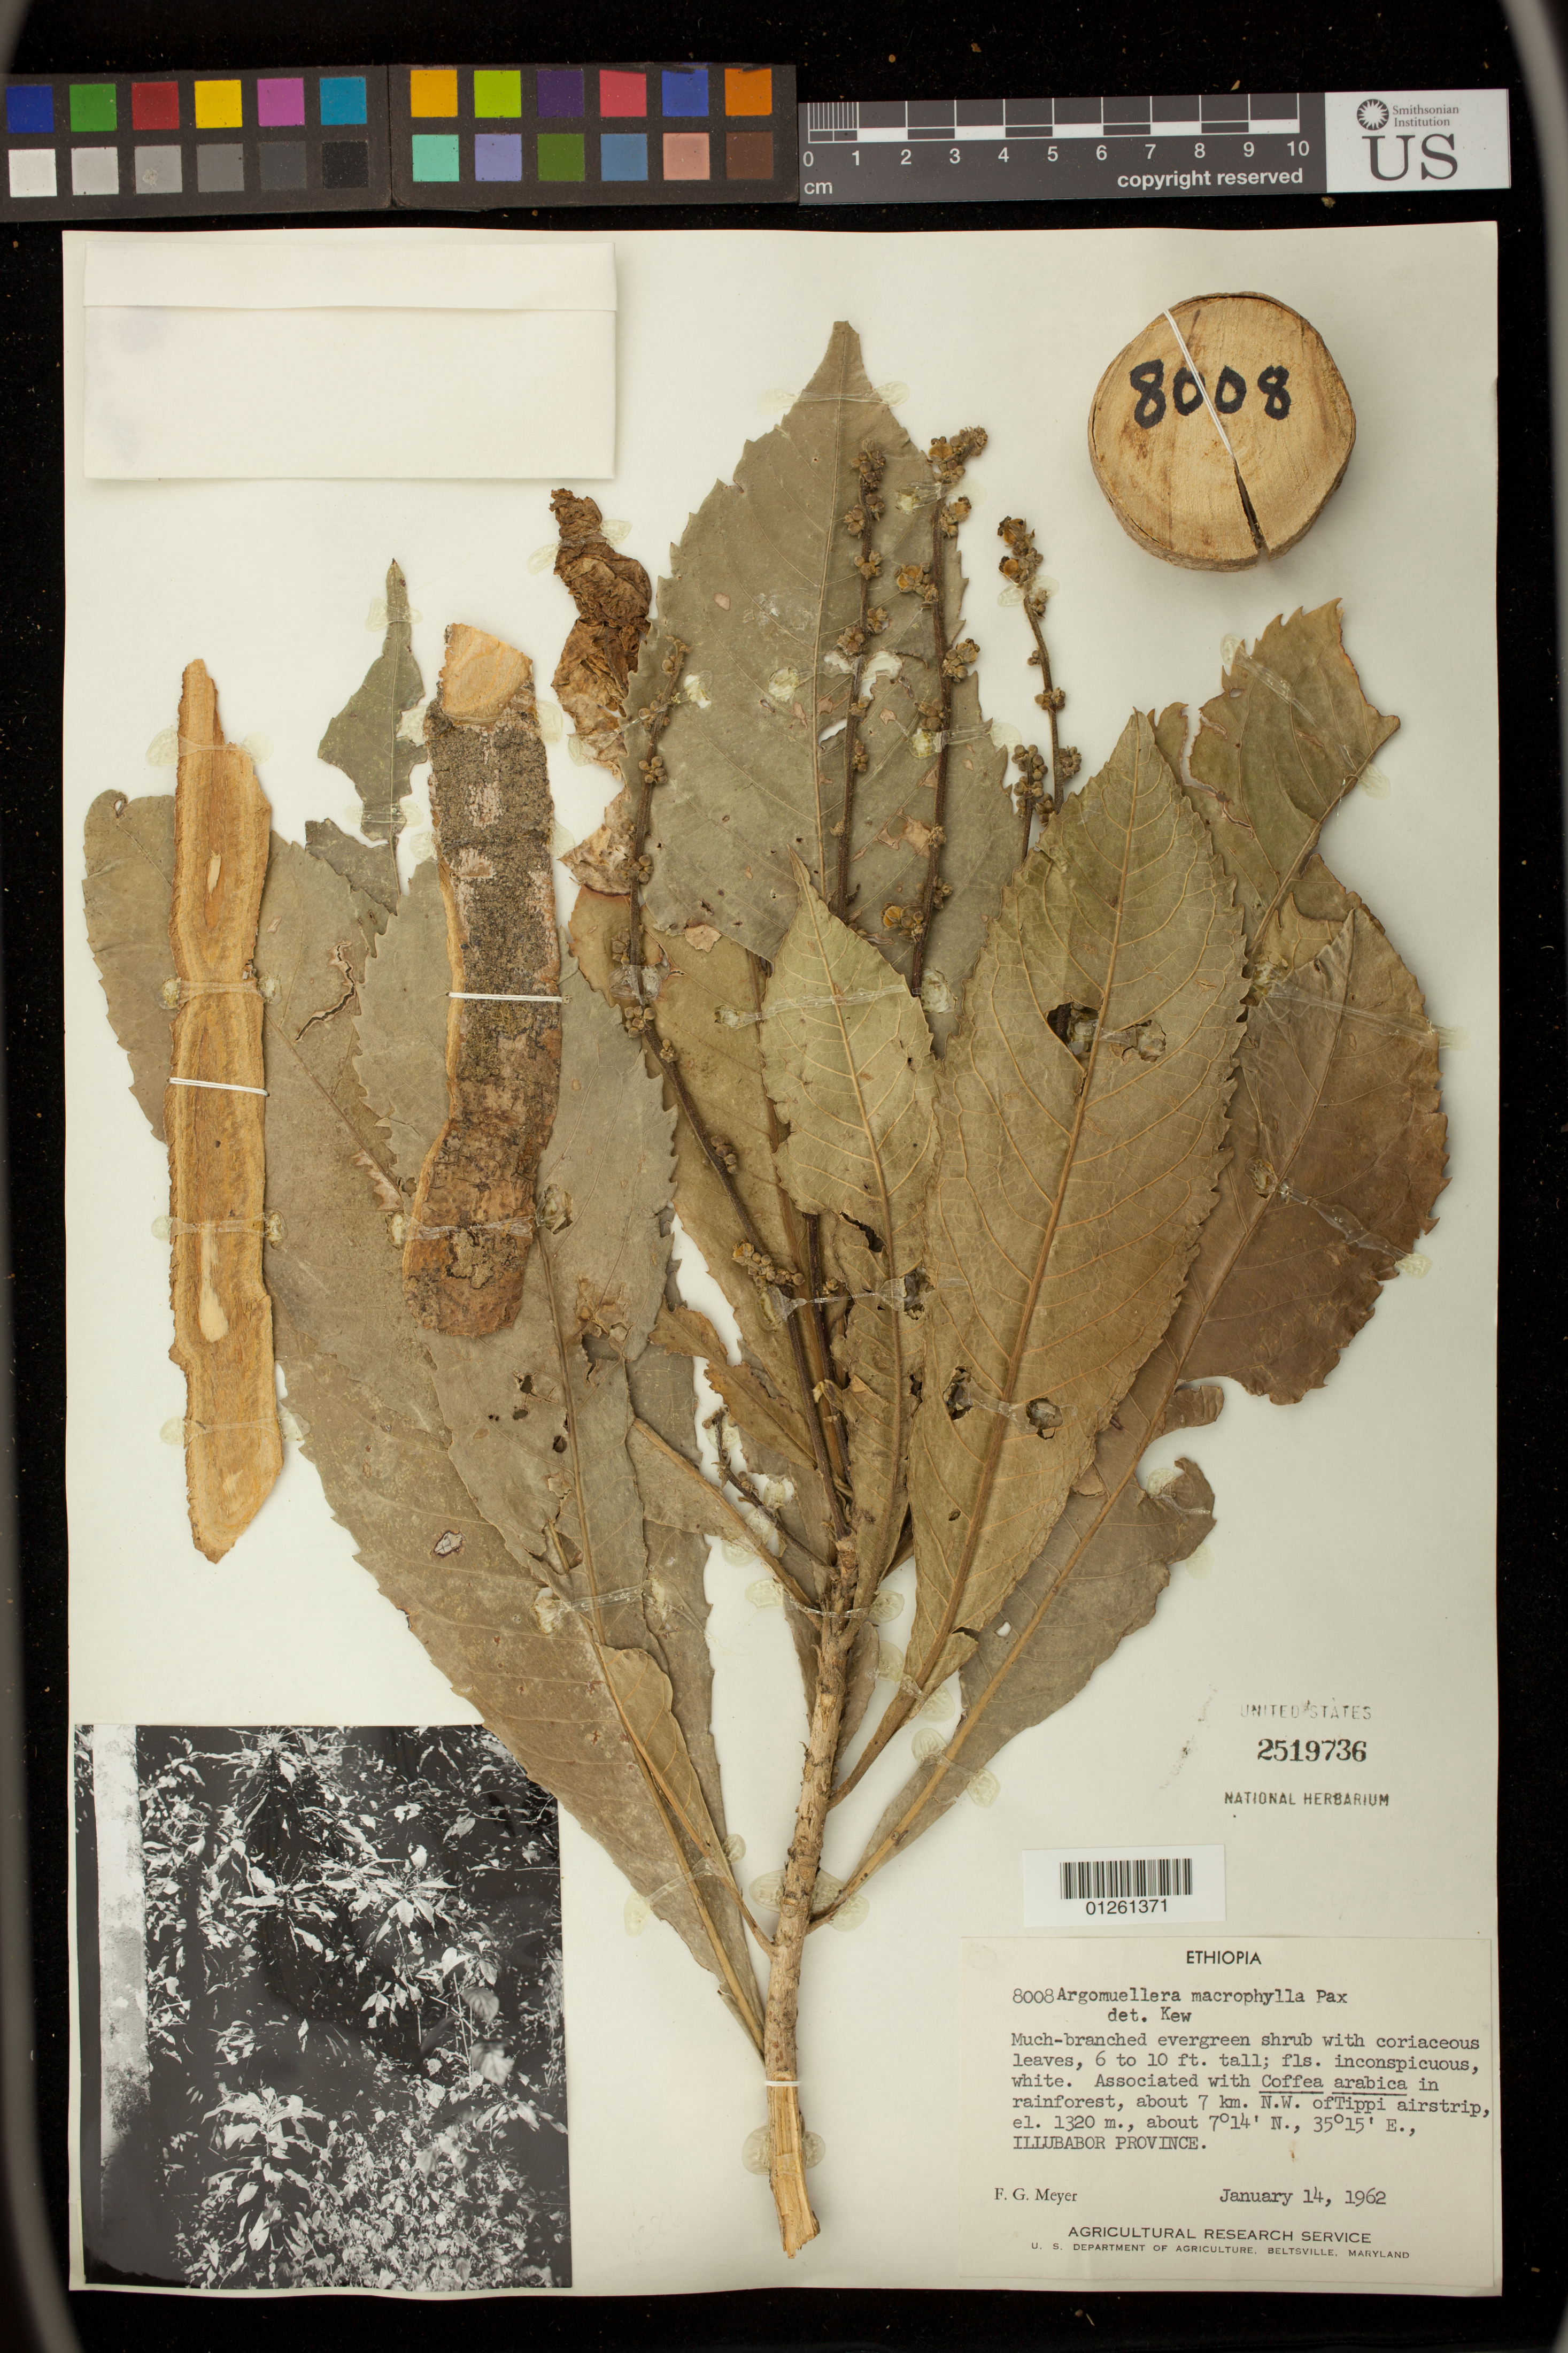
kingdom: Plantae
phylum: Tracheophyta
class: Magnoliopsida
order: Malpighiales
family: Euphorbiaceae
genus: Argomuellera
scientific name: Argomuellera macrophylla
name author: Pax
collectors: F. Meyer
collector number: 8008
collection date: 1962-01-14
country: Ethiopia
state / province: Southern Nations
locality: About 7 km. N.W. of Tippi airstrip. Illubabor Province.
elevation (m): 1320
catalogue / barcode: US 2519736